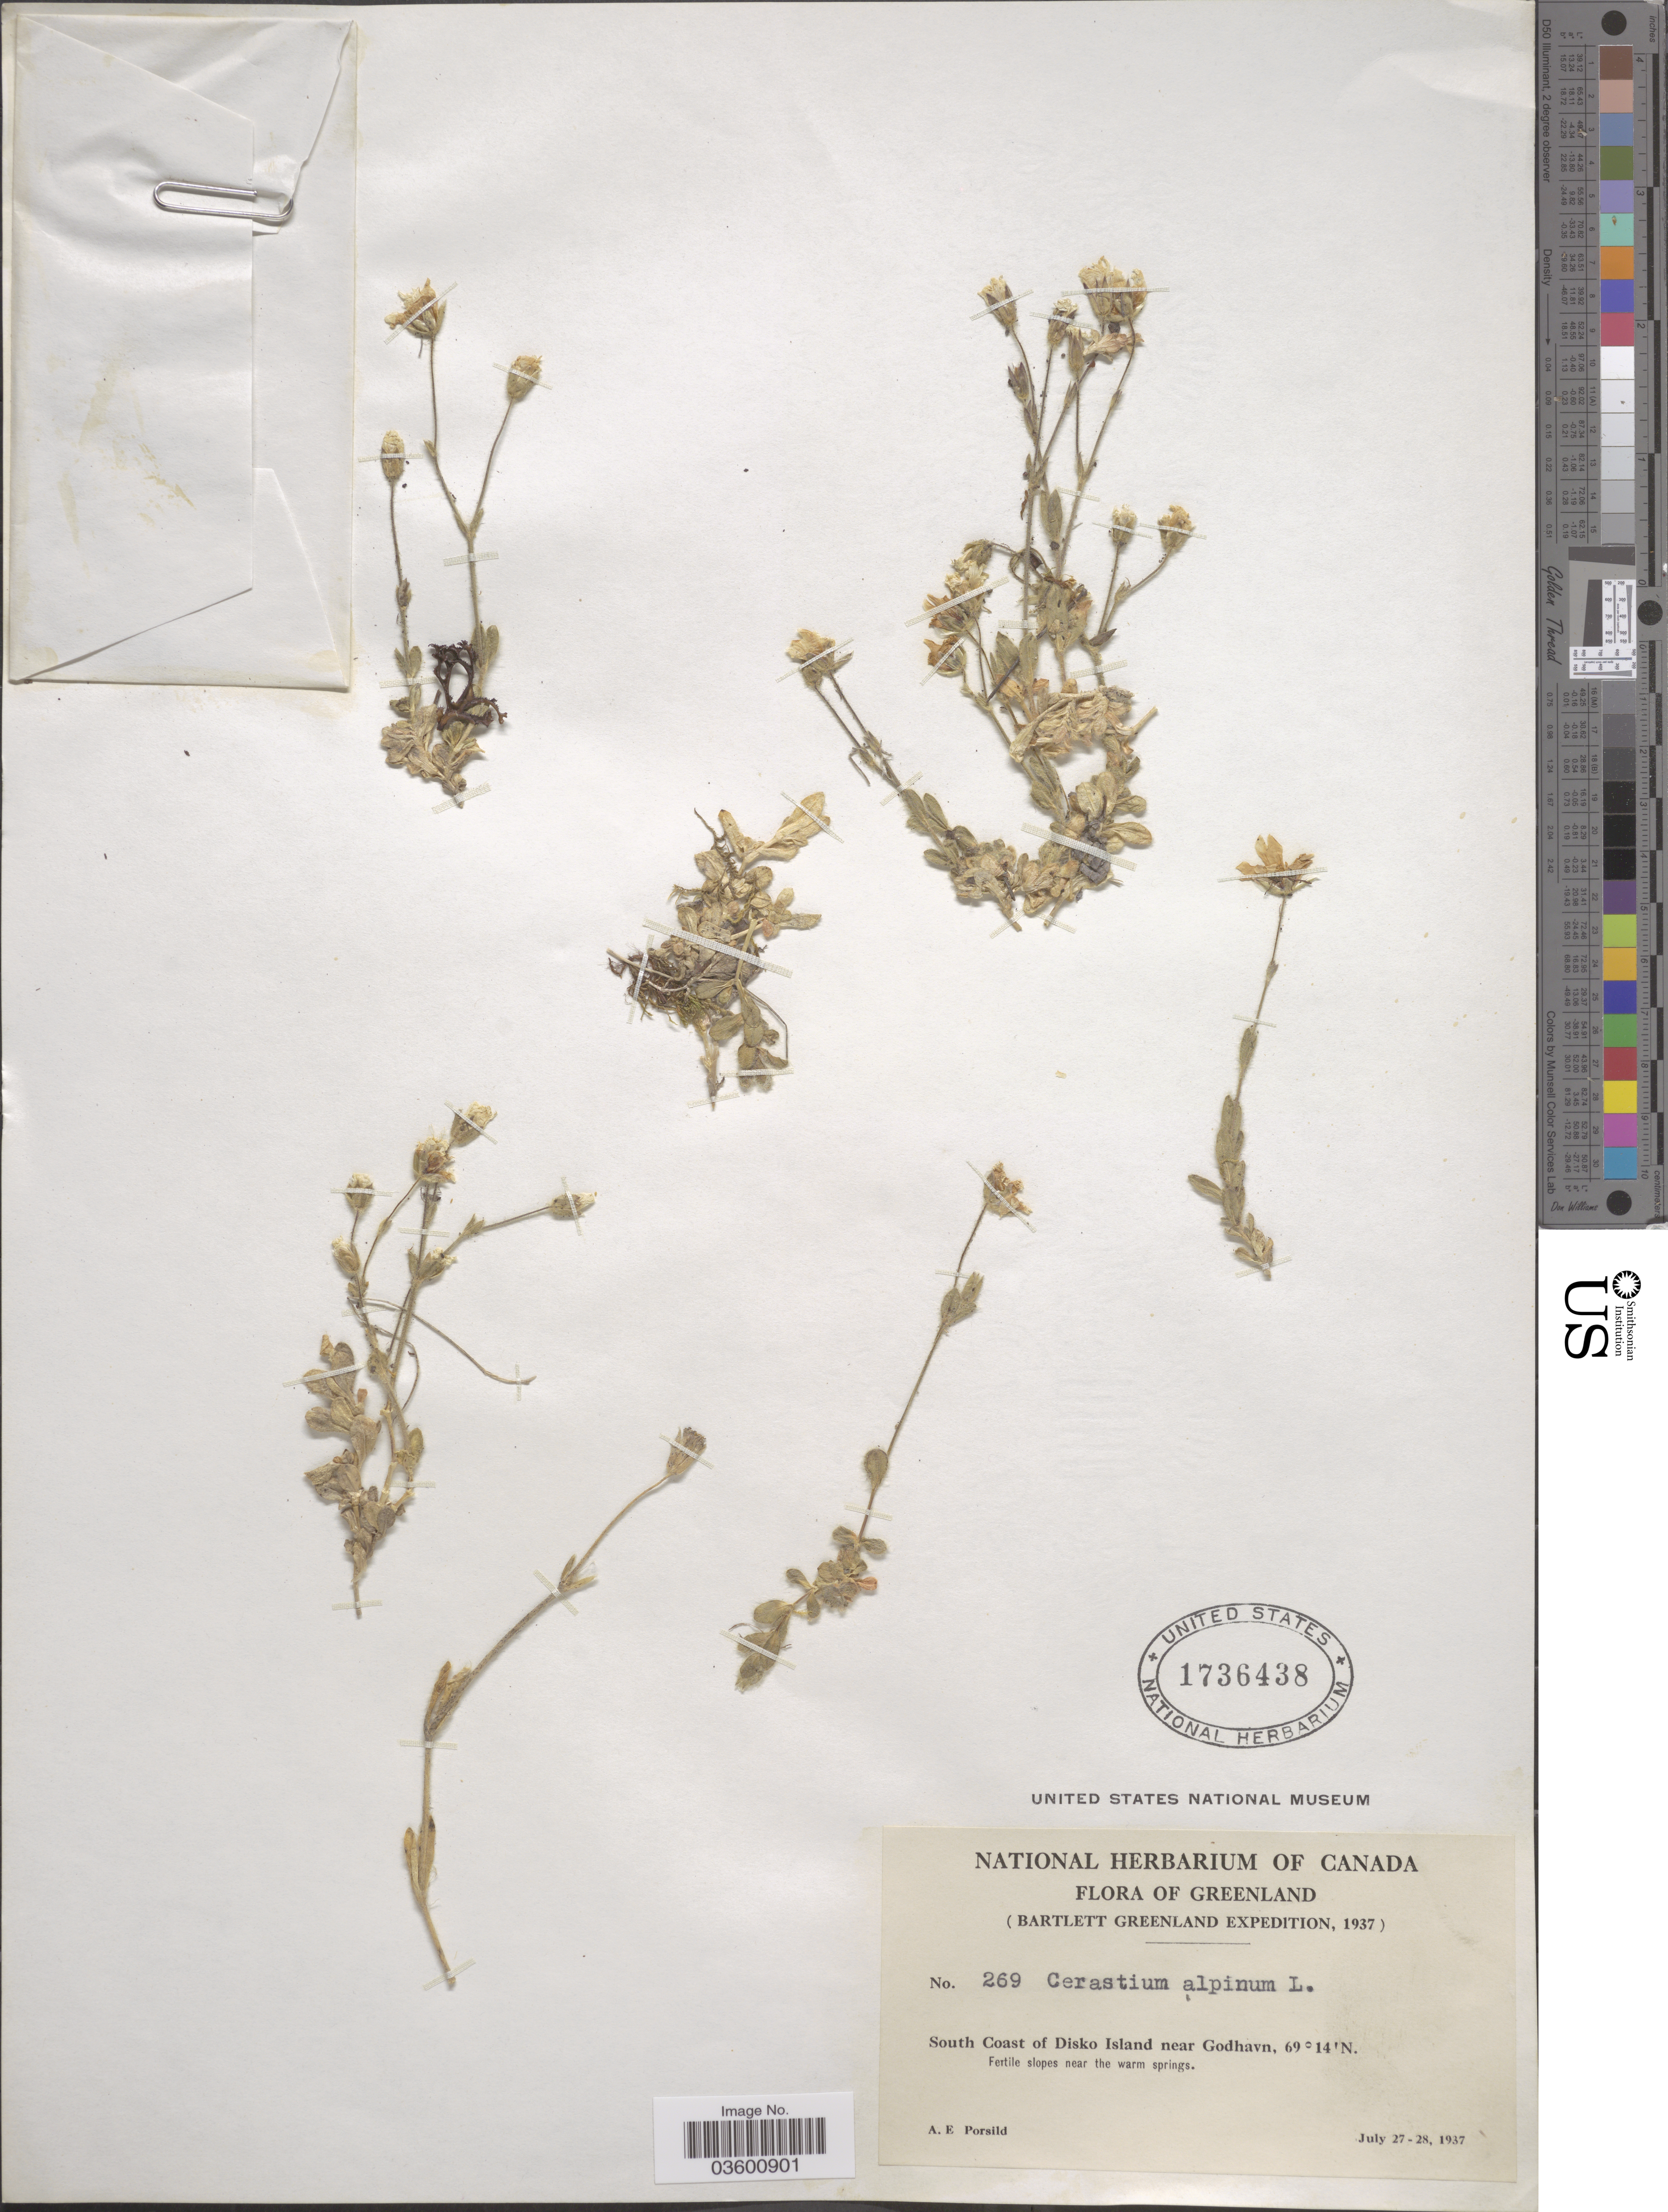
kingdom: Plantae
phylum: Tracheophyta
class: Magnoliopsida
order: Caryophyllales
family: Caryophyllaceae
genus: Cerastium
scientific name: Cerastium alpinum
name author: L.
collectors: A. E. Porsild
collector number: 269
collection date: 1937-07-27/1937-07-28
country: Greenland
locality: South Coast of Disko Island near Godhavn.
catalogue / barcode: US 1736438